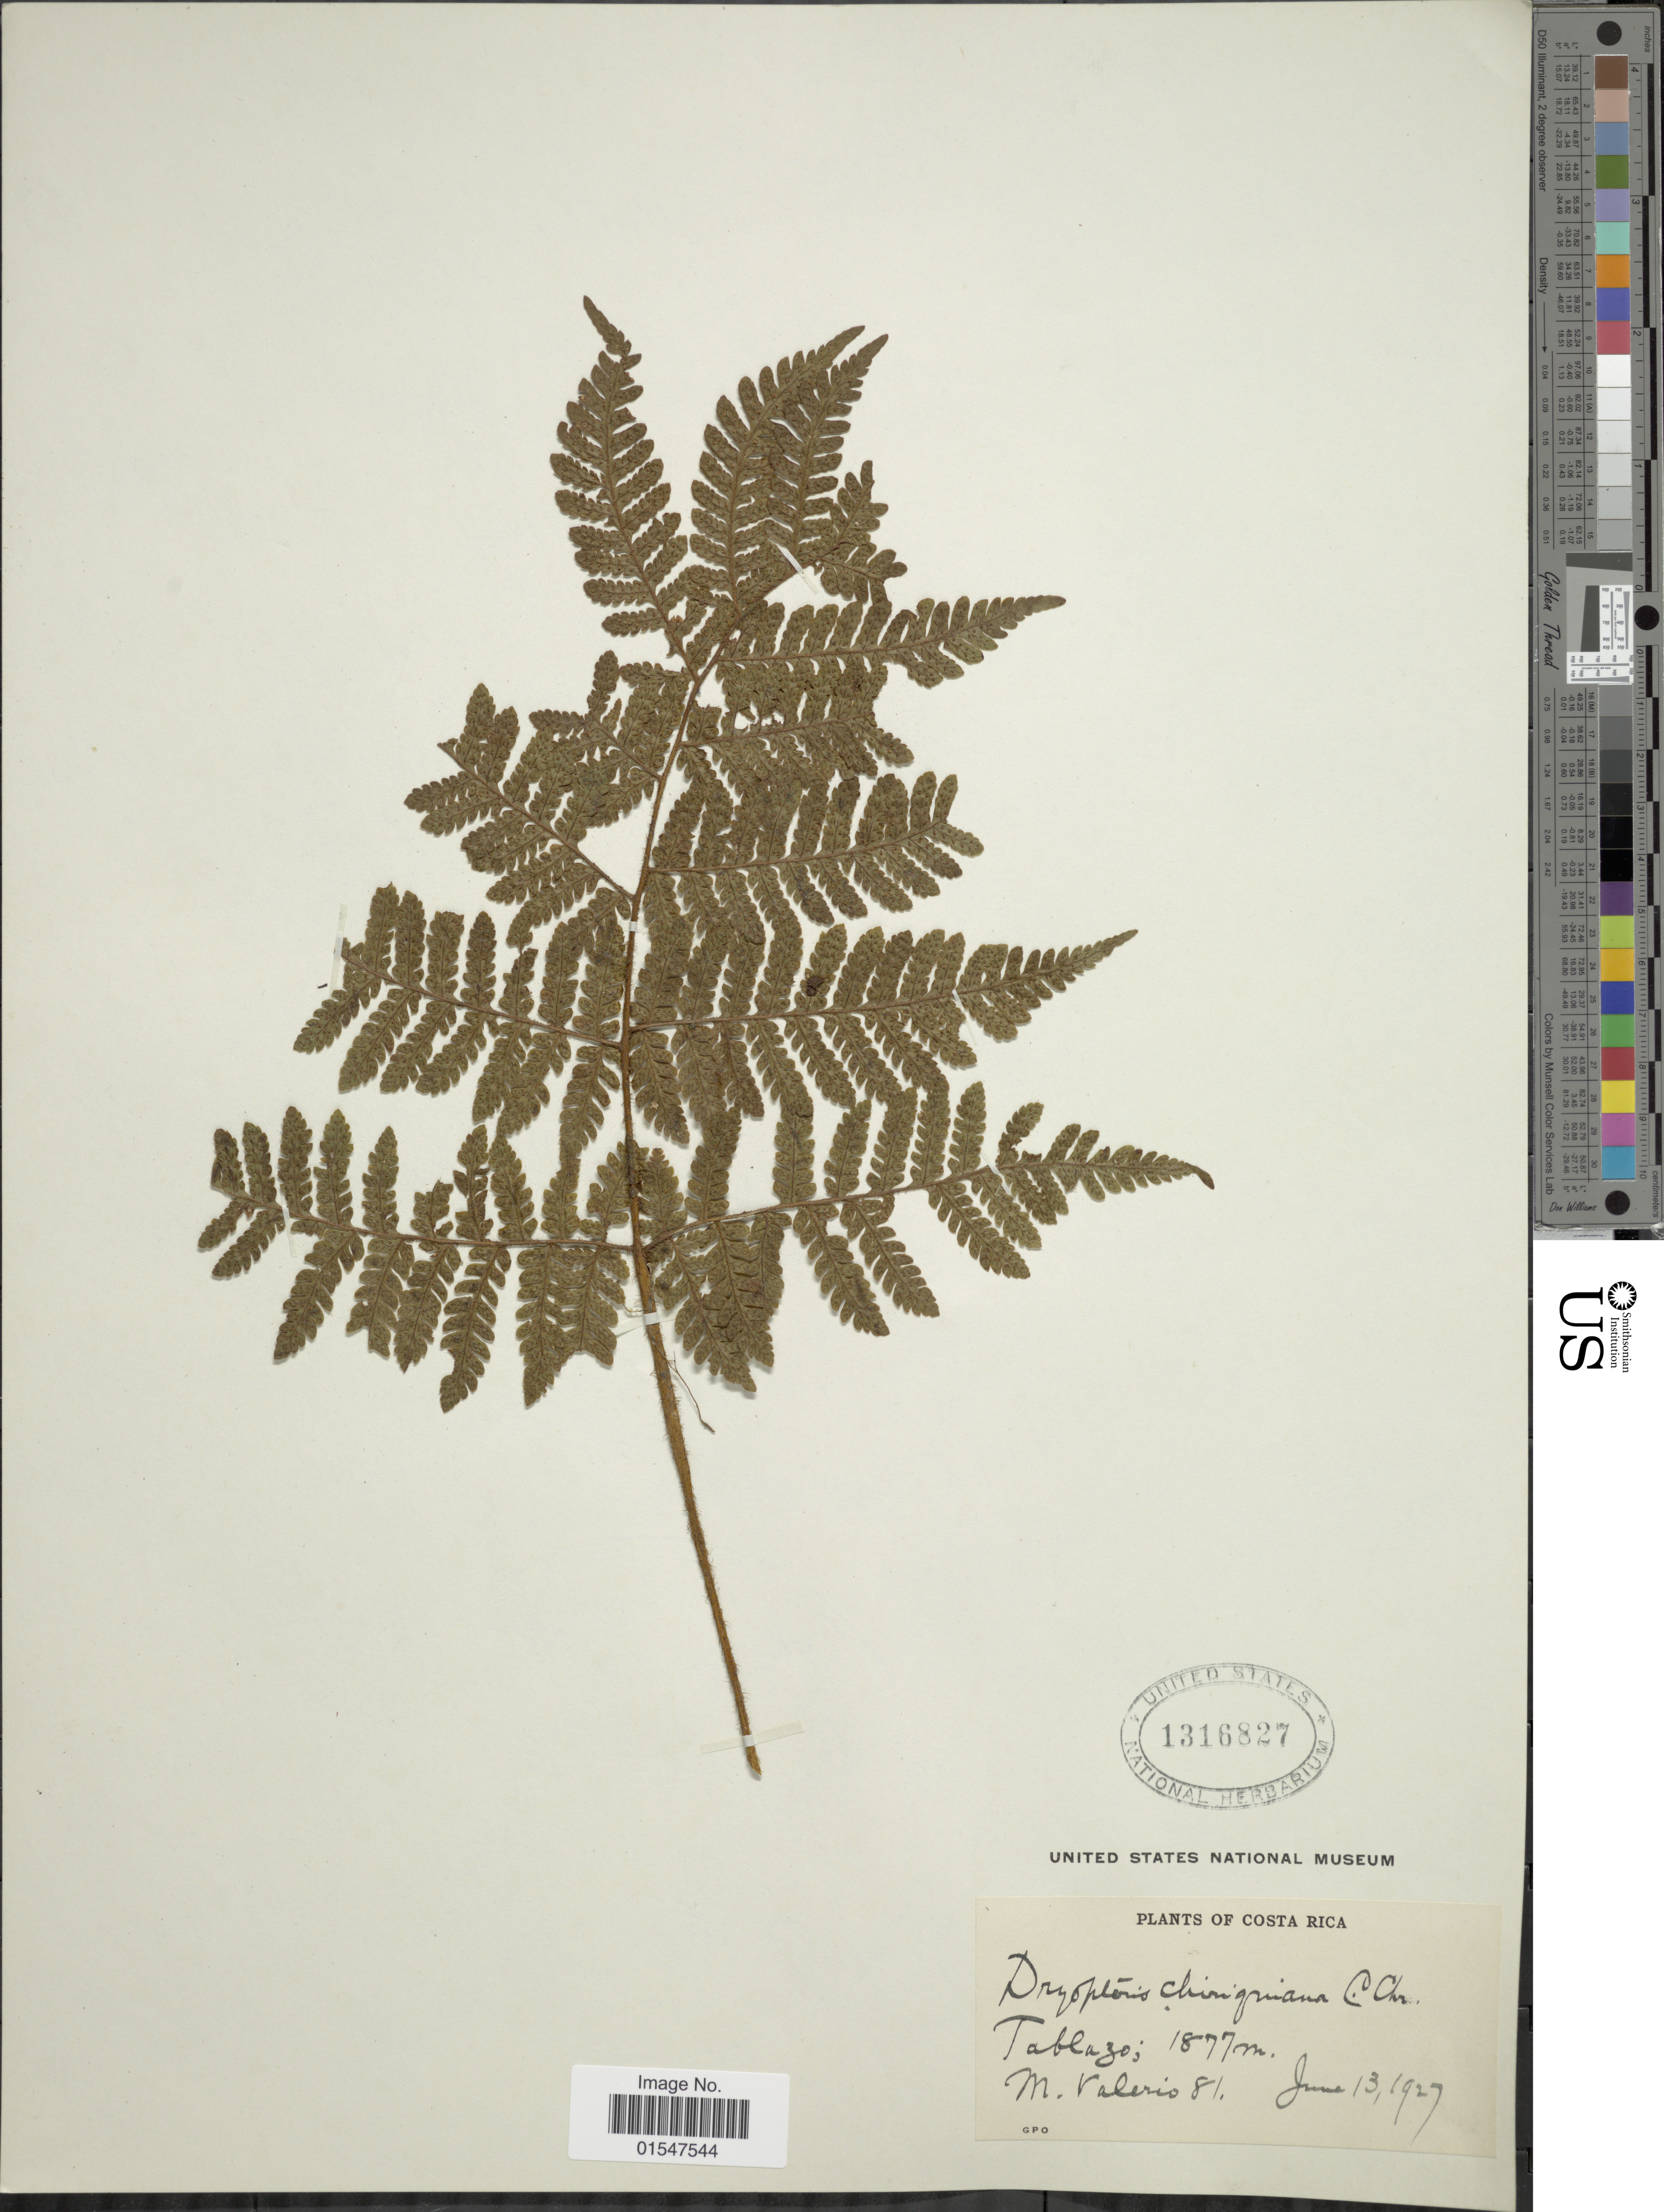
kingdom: Plantae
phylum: Tracheophyta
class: Polypodiopsida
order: Polypodiales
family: Dryopteridaceae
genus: Ctenitis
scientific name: Ctenitis chiriquiana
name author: (C. Chr.) Lellinger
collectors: M. Valerio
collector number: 81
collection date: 1927-06-13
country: Costa Rica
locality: Costa Rica, Tablazo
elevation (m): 1877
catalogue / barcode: US 1316827